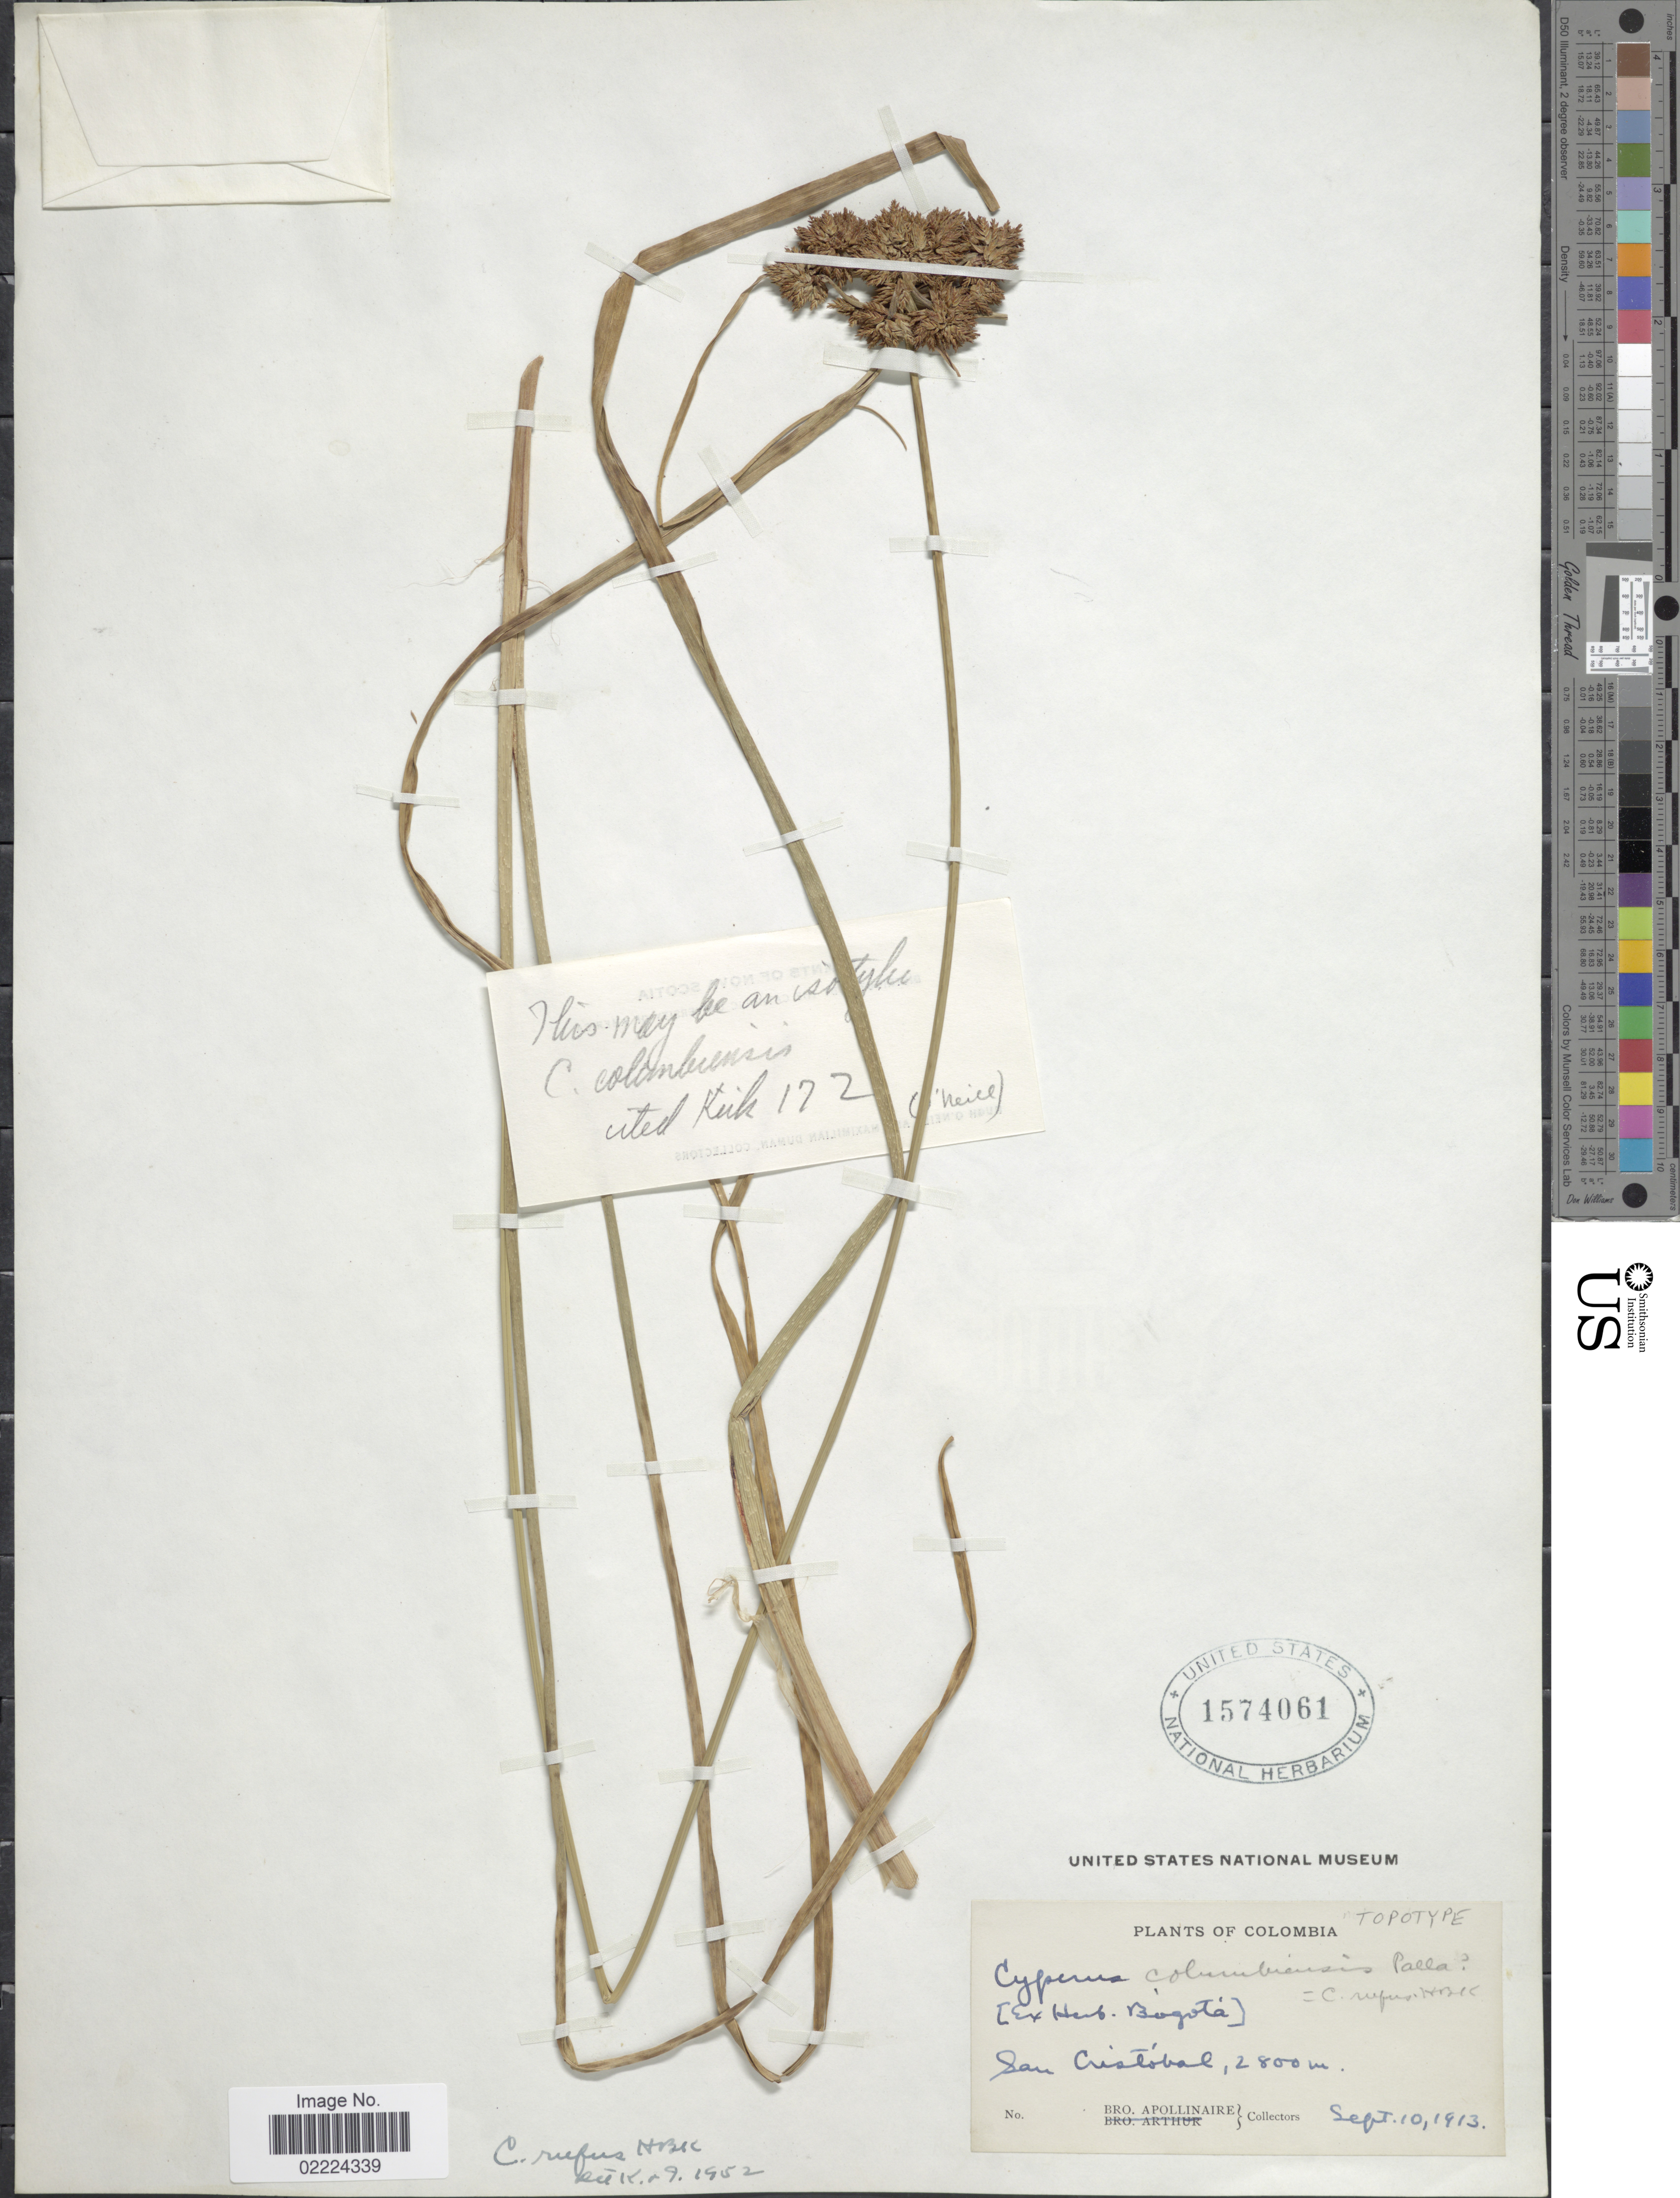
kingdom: Plantae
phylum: Tracheophyta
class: Liliopsida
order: Poales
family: Cyperaceae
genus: Cyperus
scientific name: Cyperus columbiensis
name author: Palla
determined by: Strong, Mark T., (BOT), Smithsonian Institution - National Museum of Natural History (UNITED STATES)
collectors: Bro. Apollinaire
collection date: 1913-09-10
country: Colombia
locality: San Cristobal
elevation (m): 2800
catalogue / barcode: US 1574061